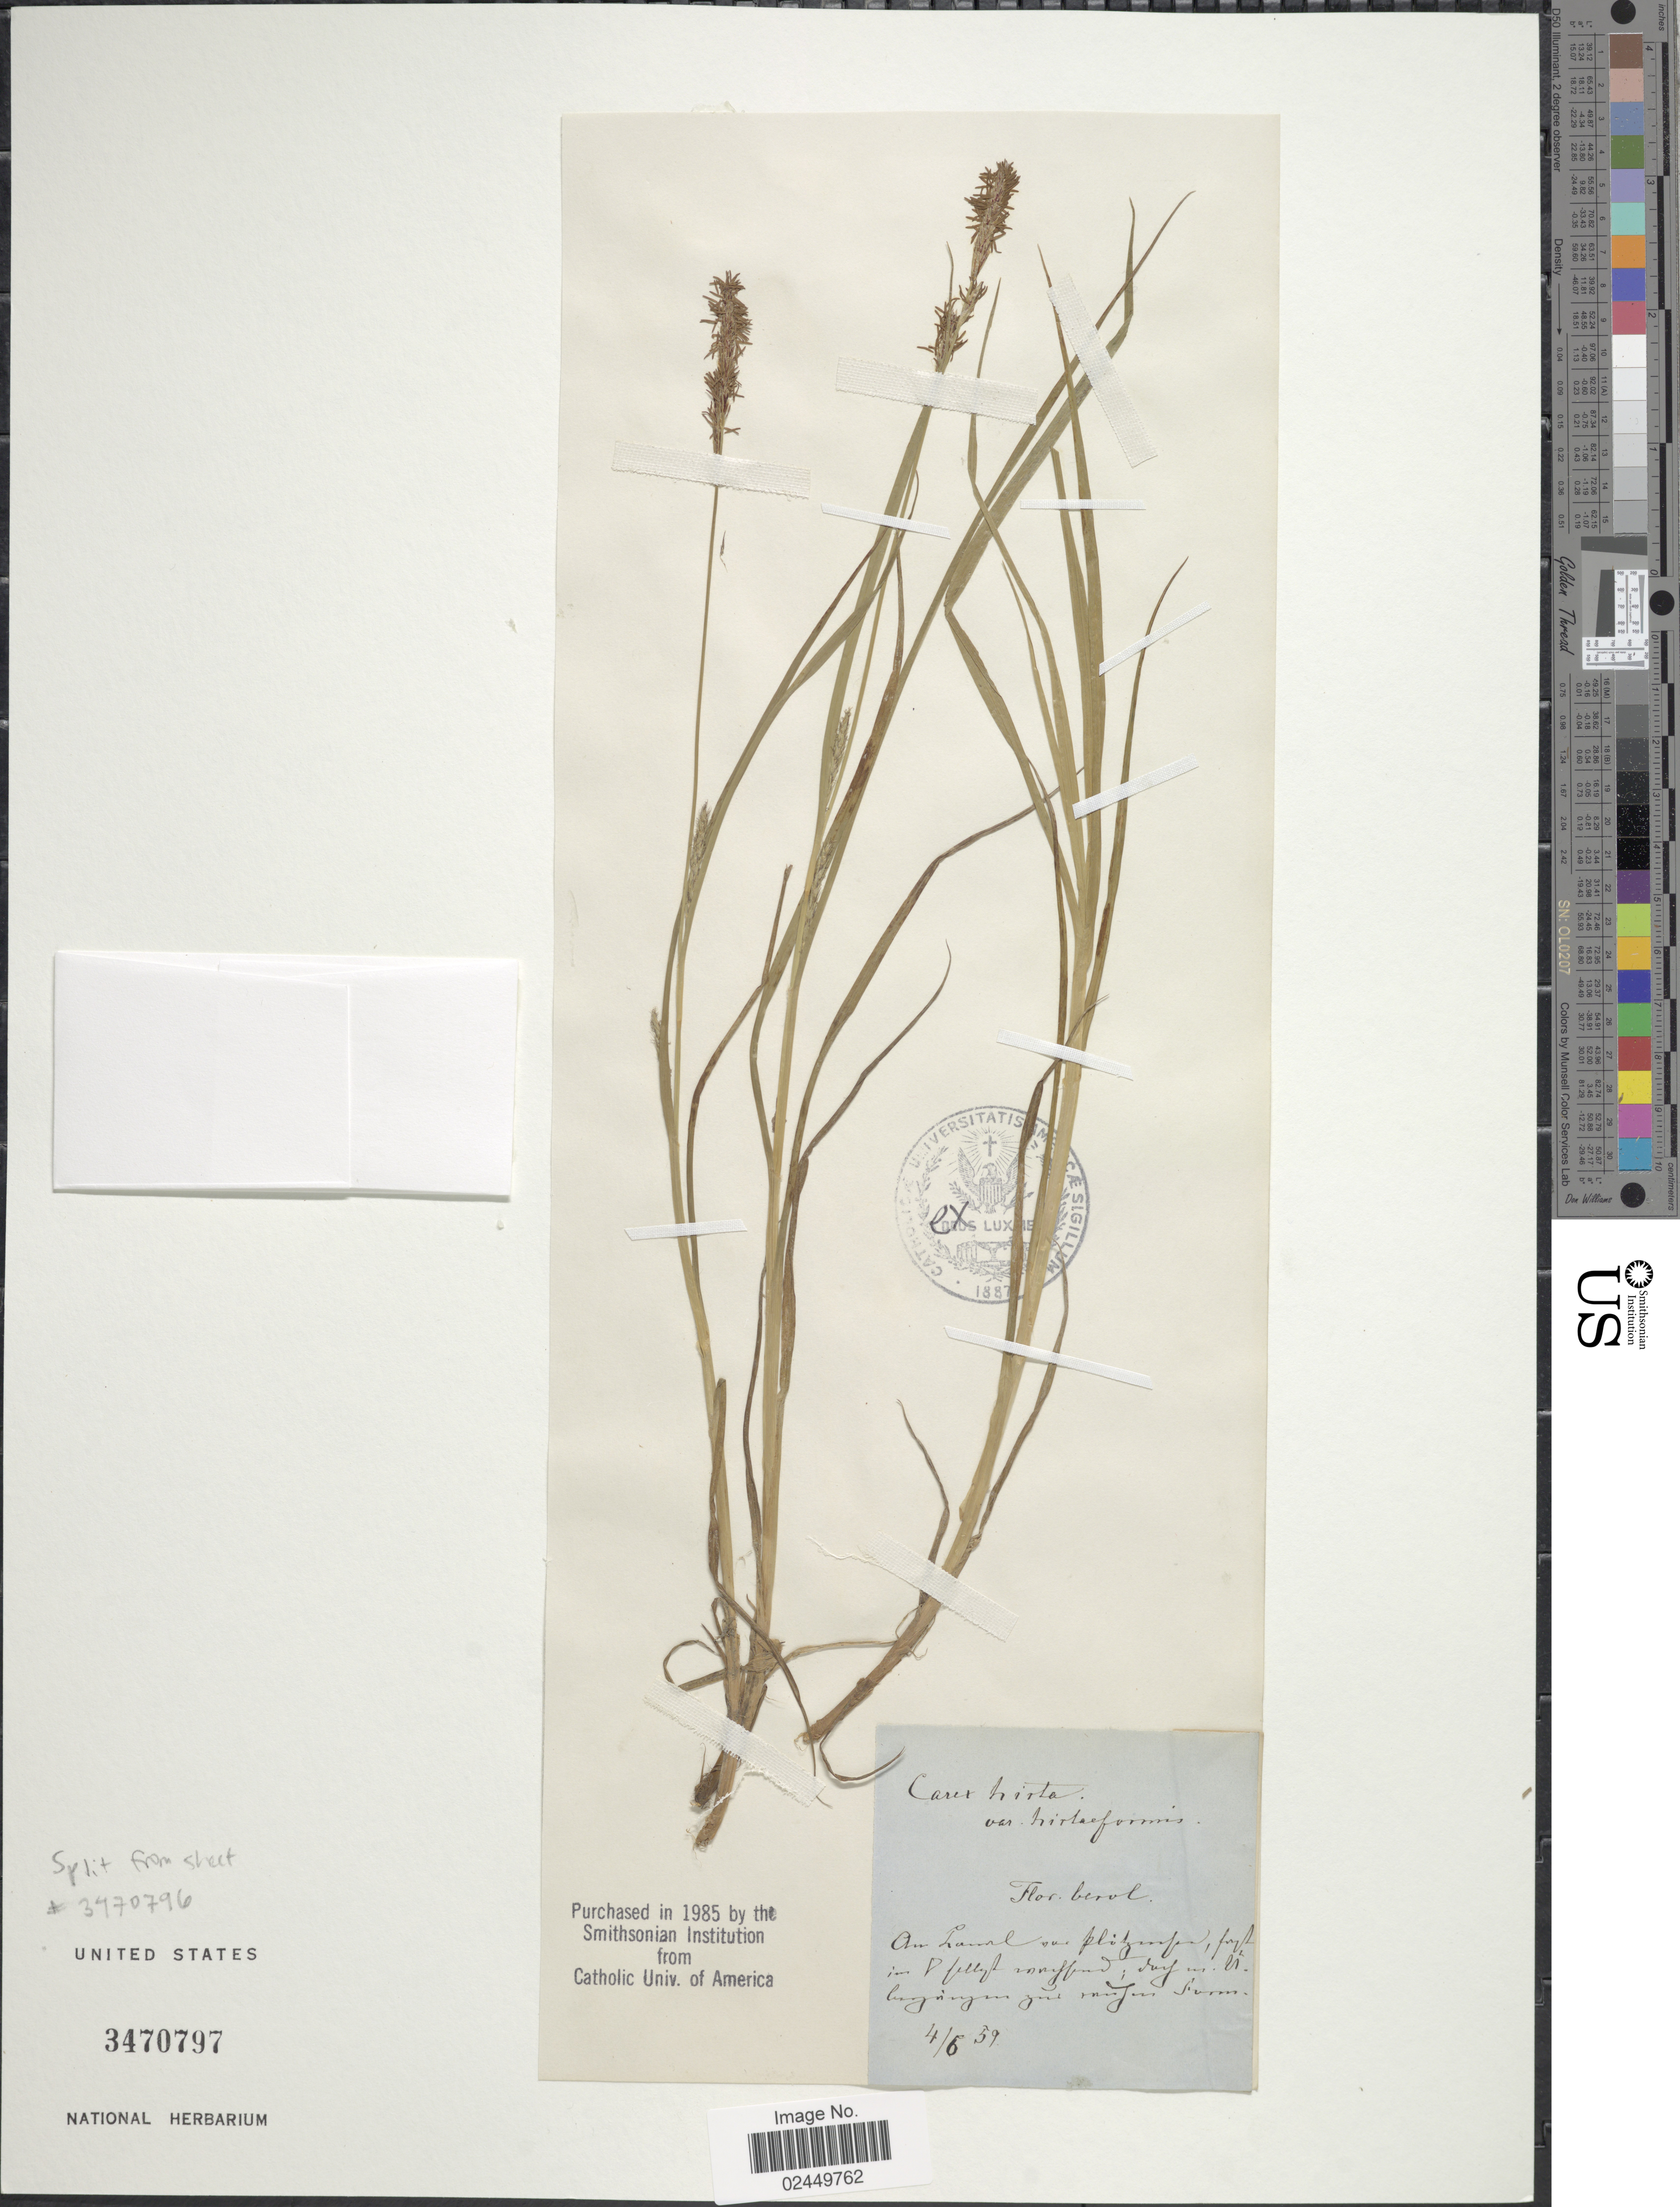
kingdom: Plantae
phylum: Tracheophyta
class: Liliopsida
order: Poales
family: Cyperaceae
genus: Carex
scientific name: Carex hirta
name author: L.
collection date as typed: Transcribed d/m/y: 4/6/59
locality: Am Lamal [unsure placement]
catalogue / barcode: US 3470797